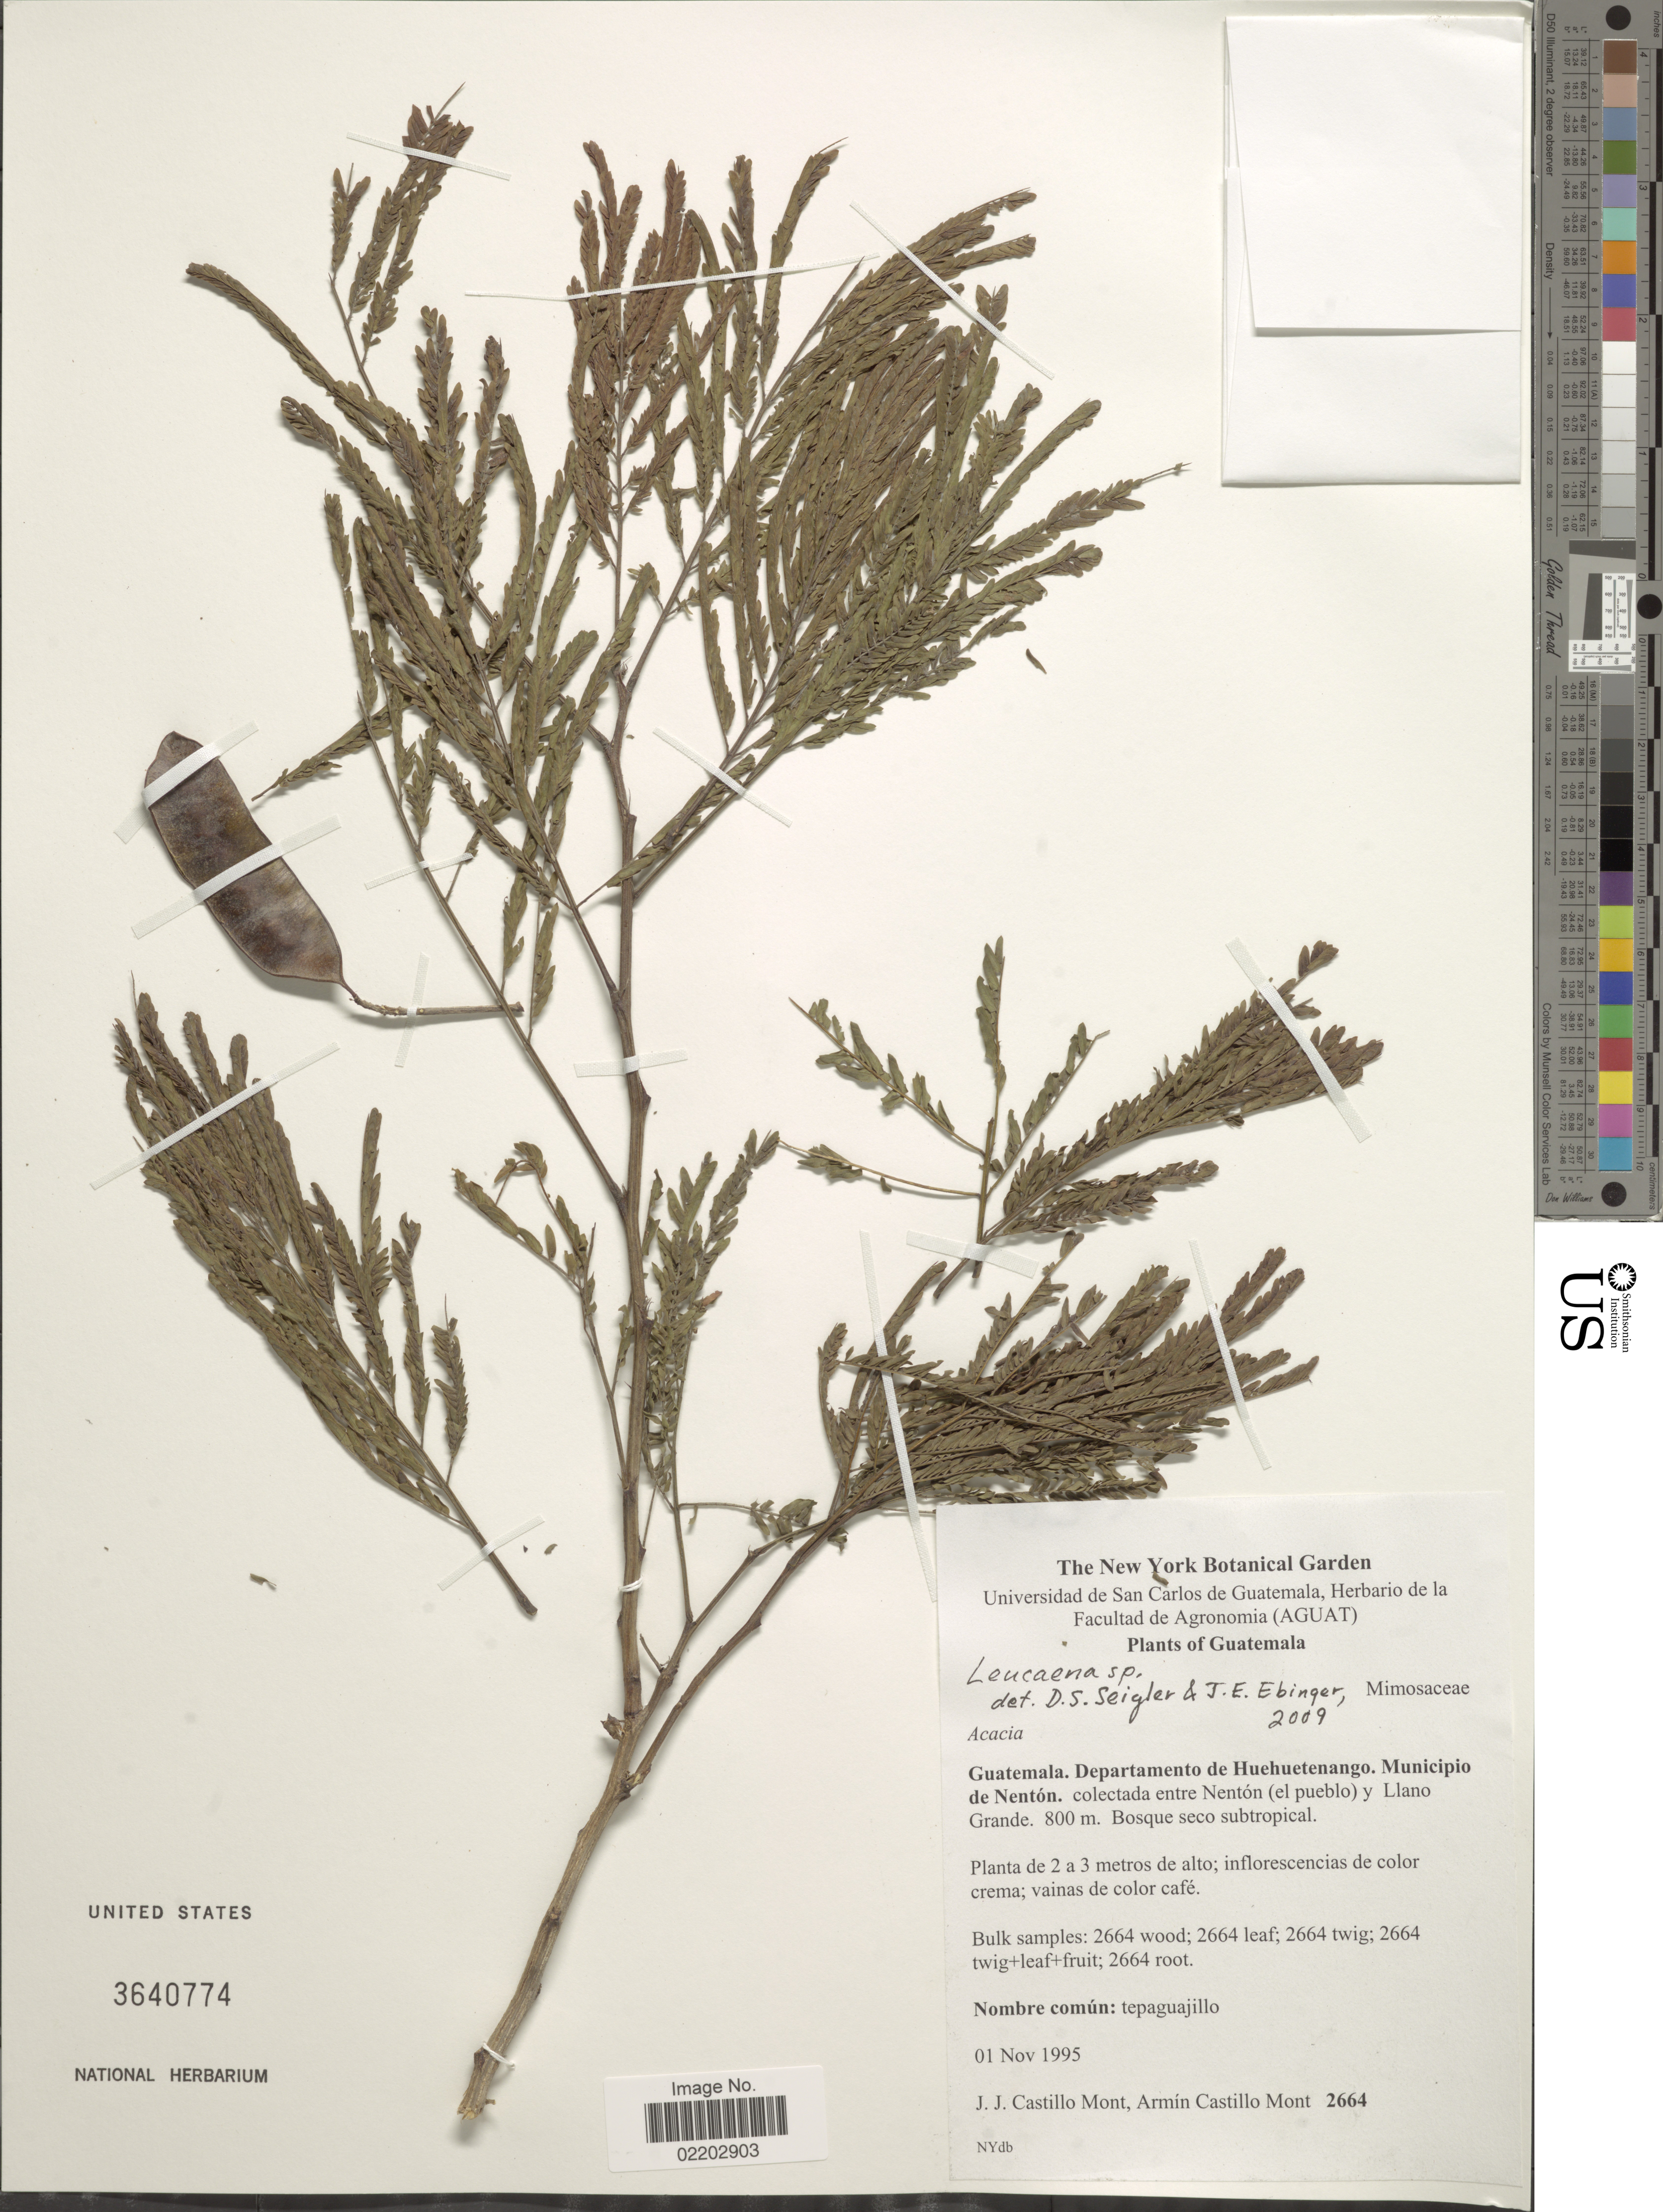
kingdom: Plantae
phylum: Tracheophyta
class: Magnoliopsida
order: Fabales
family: Fabaceae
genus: Leucaena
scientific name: Leucaena sp.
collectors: J. Castillo & J. A. Castillo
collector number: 2664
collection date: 1995-11-01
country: Guatemala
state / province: Huehuetenango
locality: Municipio de Nentón, colectada entre Nentón (el pueblo) y Llano Grande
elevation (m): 800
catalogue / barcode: US 3640774